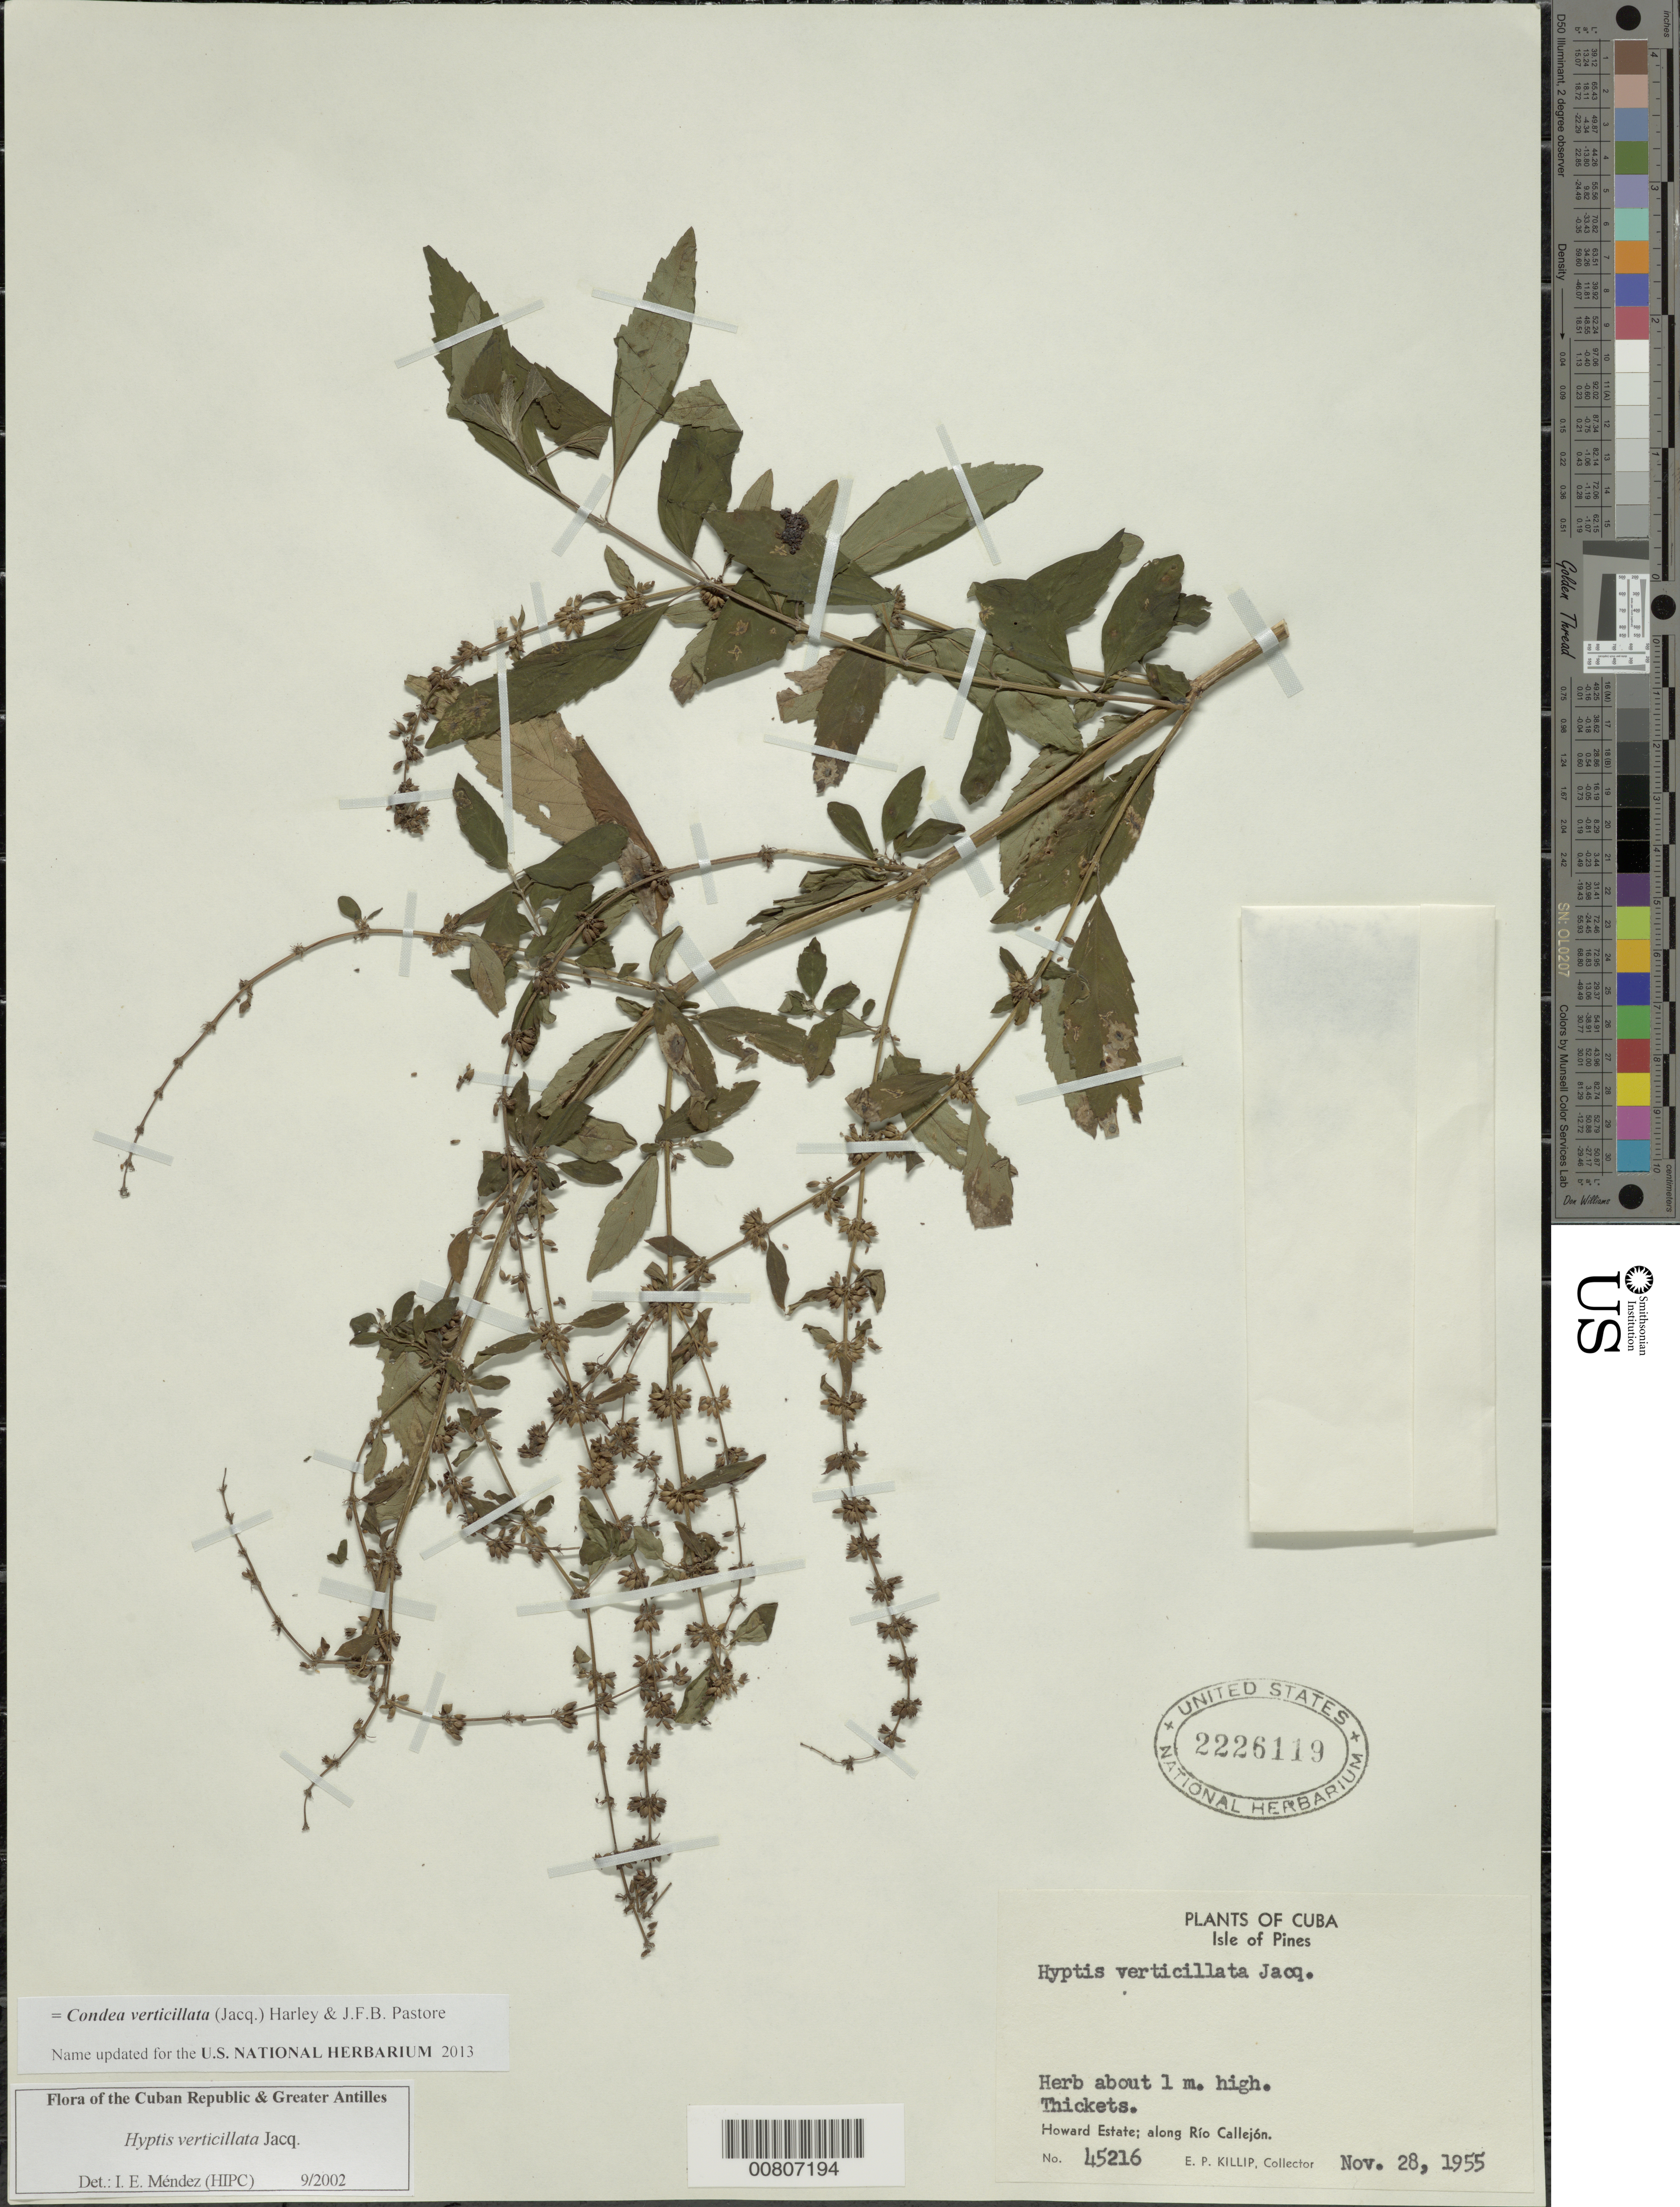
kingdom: Plantae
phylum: Tracheophyta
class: Magnoliopsida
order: Lamiales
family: Lamiaceae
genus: Hyptis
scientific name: Hyptis verticillata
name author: Jacq.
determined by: Méndez, Isidro E., (HIPC)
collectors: E. P. Killip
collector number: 45216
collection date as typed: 28 Nov 1955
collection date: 1955-11-28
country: Cuba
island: Isla de la Juventud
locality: Isle of Pines, Howard Estate, along Río Callejón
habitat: Thickets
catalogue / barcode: US 2226119